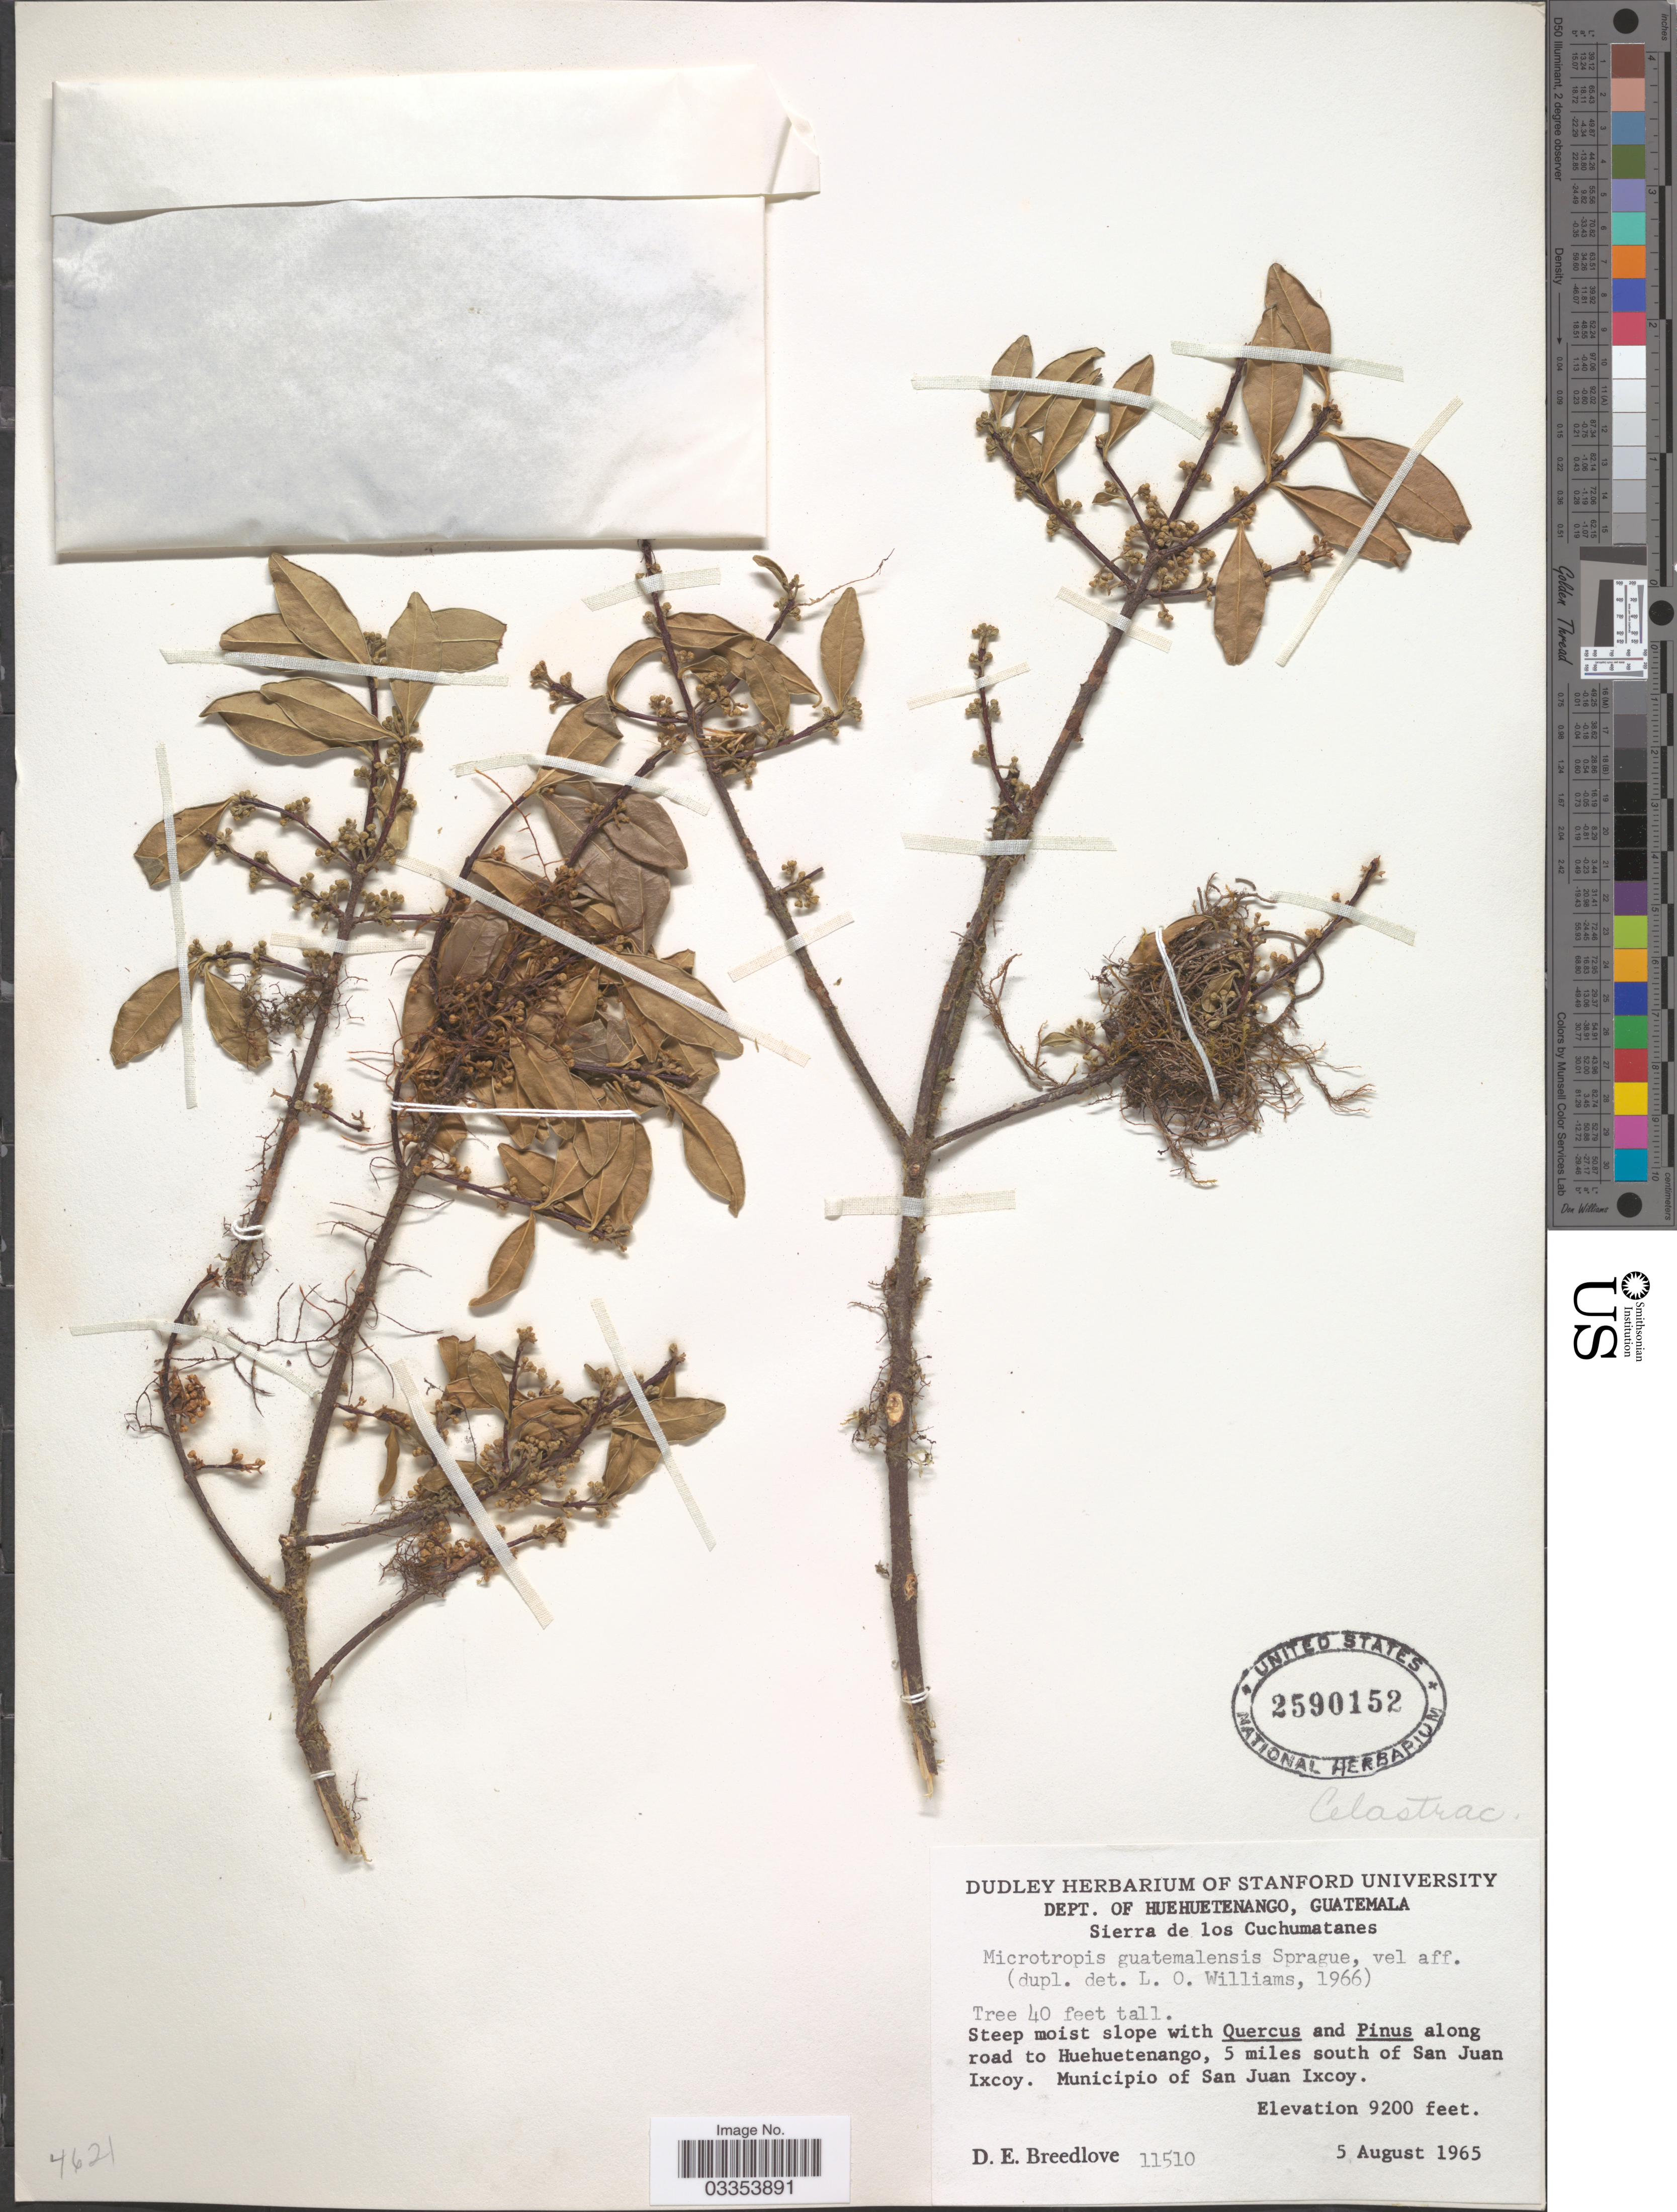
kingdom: Plantae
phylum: Tracheophyta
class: Magnoliopsida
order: Celastrales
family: Celastraceae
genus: Gyminda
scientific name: Gyminda tonduzii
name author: Loes.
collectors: D. E. Breedlove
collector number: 11510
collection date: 1965-08-05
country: Guatemala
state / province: Huehuetenango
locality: Dept. of Huehuetenango. Sierra de los Cuchumatanes. Along road to Huehuetenango, 5 miles south of San Juan Ixcoy. Municipio of San Juan Ixcoy.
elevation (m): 2804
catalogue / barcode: US 2590152